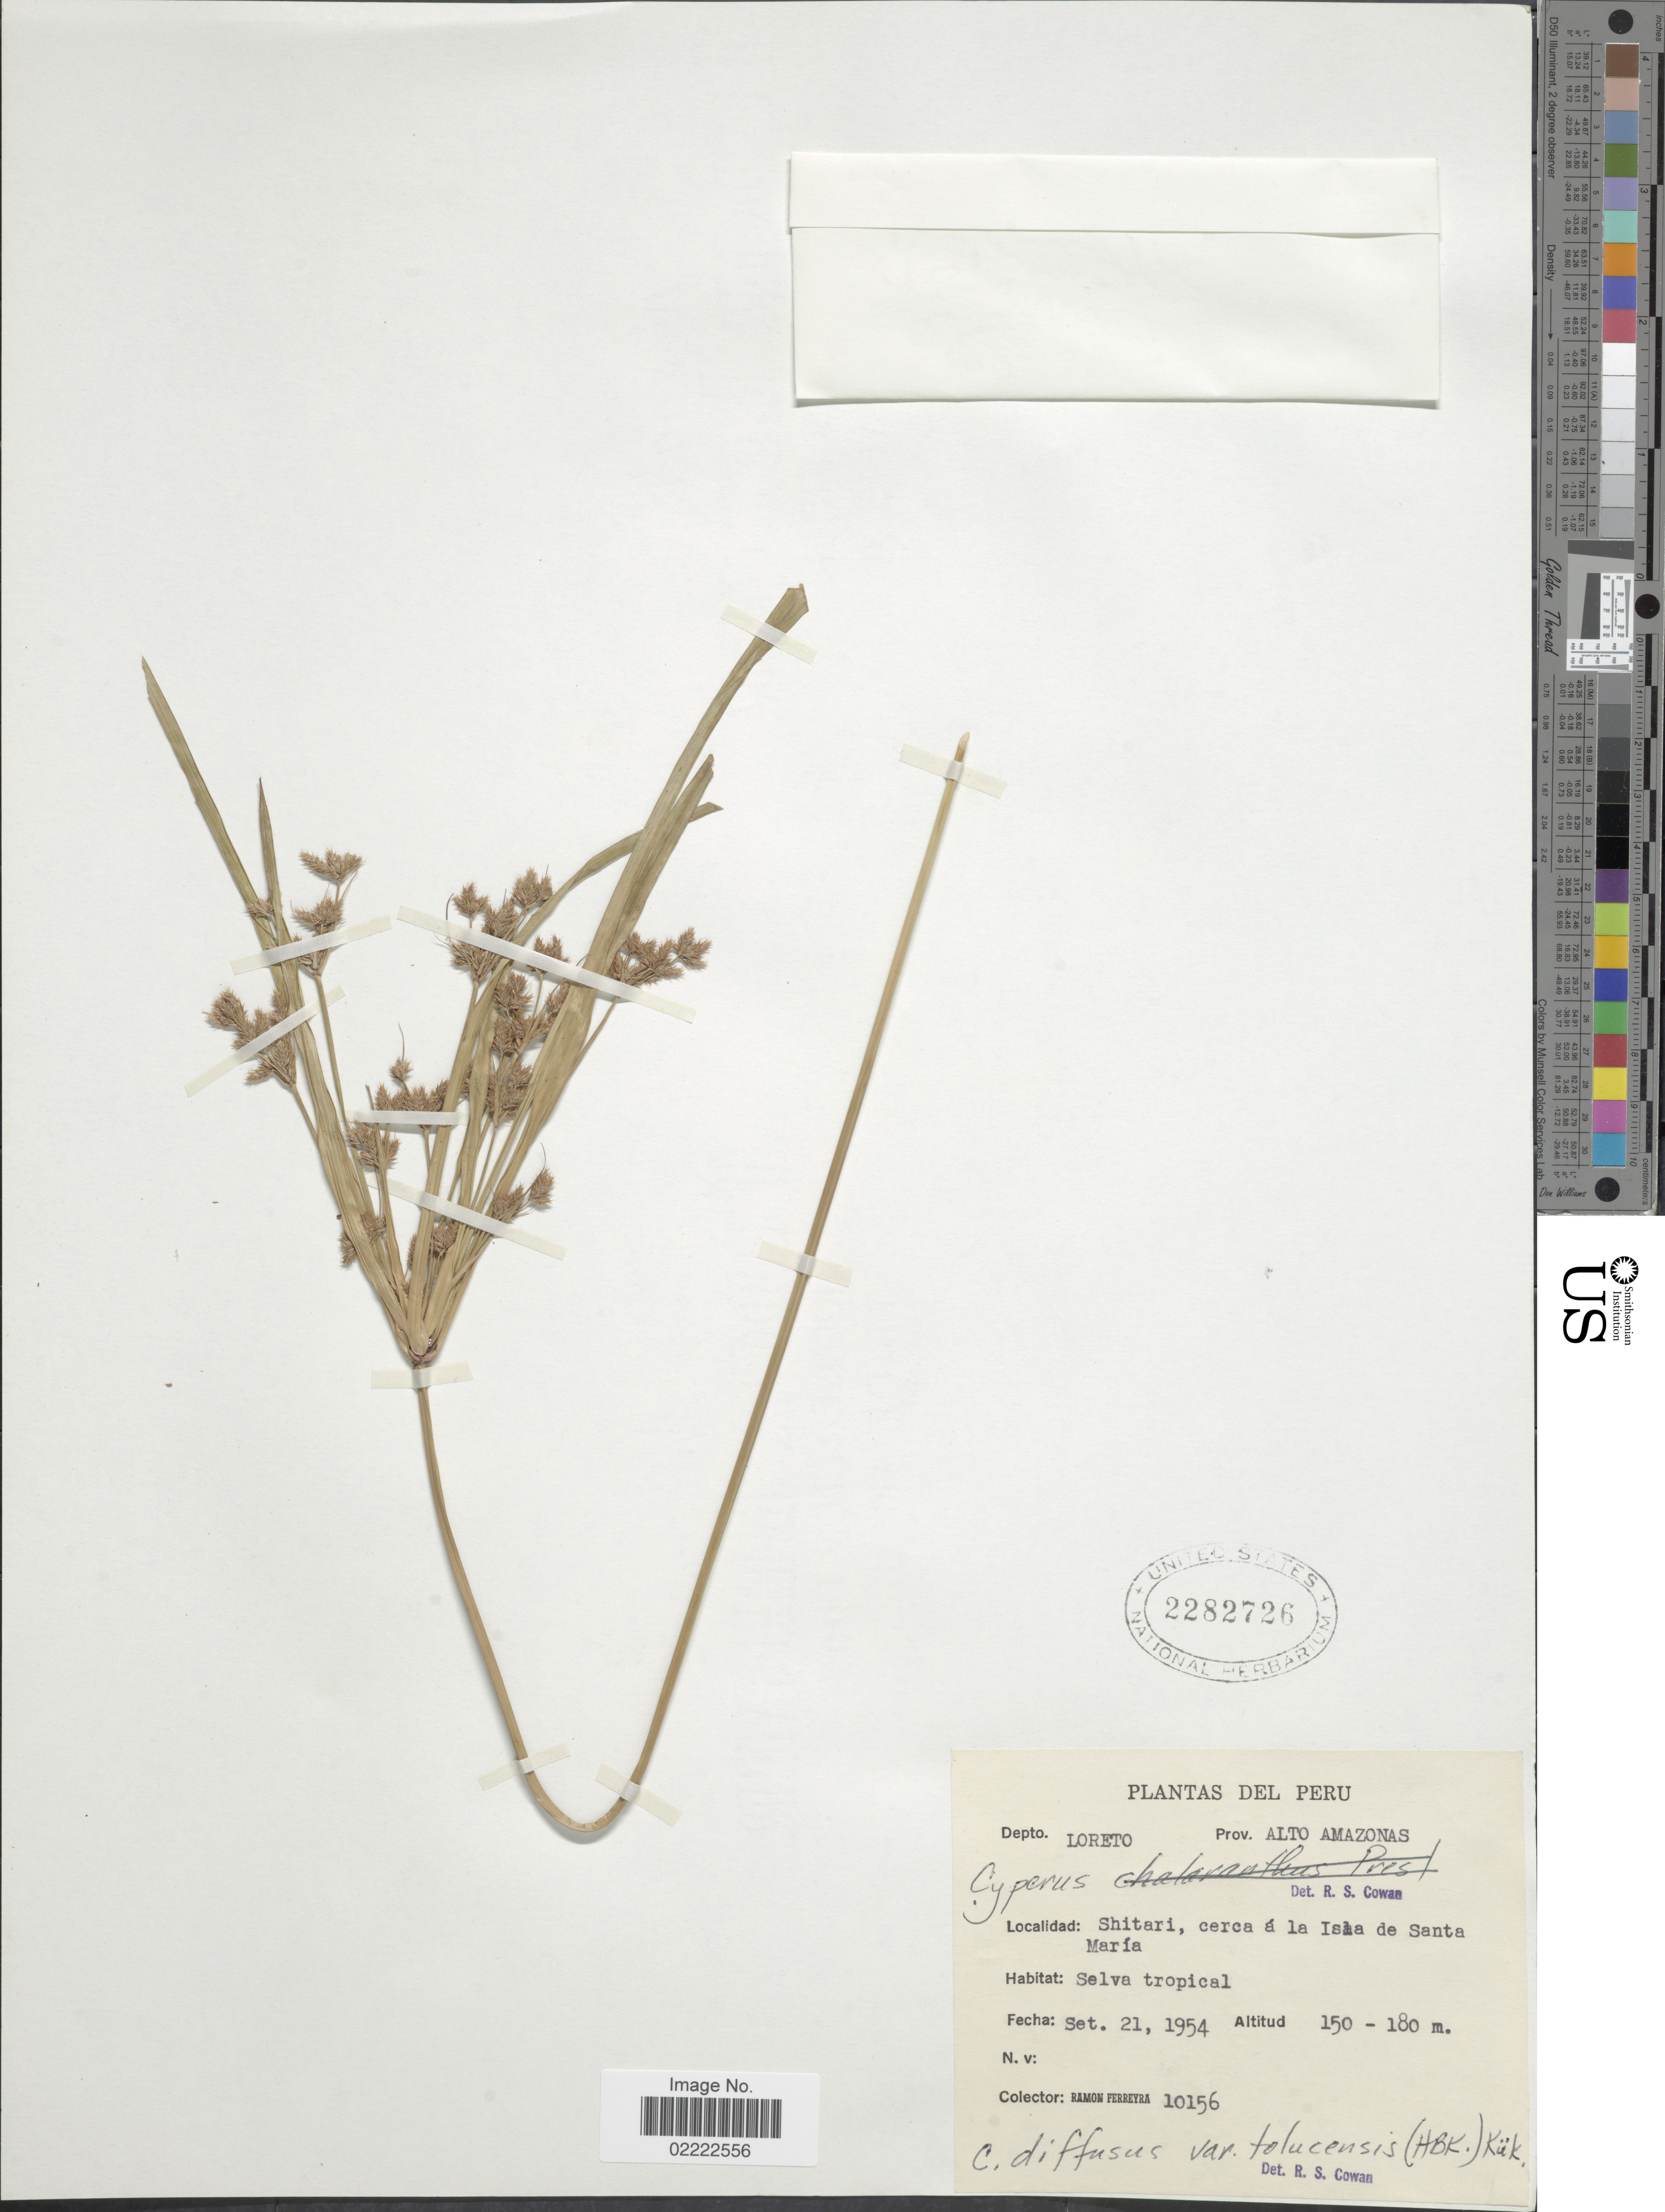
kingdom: Plantae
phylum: Tracheophyta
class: Liliopsida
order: Poales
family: Cyperaceae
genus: Cyperus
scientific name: Cyperus laxus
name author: Lam.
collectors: R. A. Ferreyra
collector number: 10156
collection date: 1954-09-21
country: Peru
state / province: Loreto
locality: Prov. Alto Amazonas, Shitari, cerca a la Isla de Santa Maria, Selva tropical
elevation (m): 150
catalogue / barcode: US 2282726